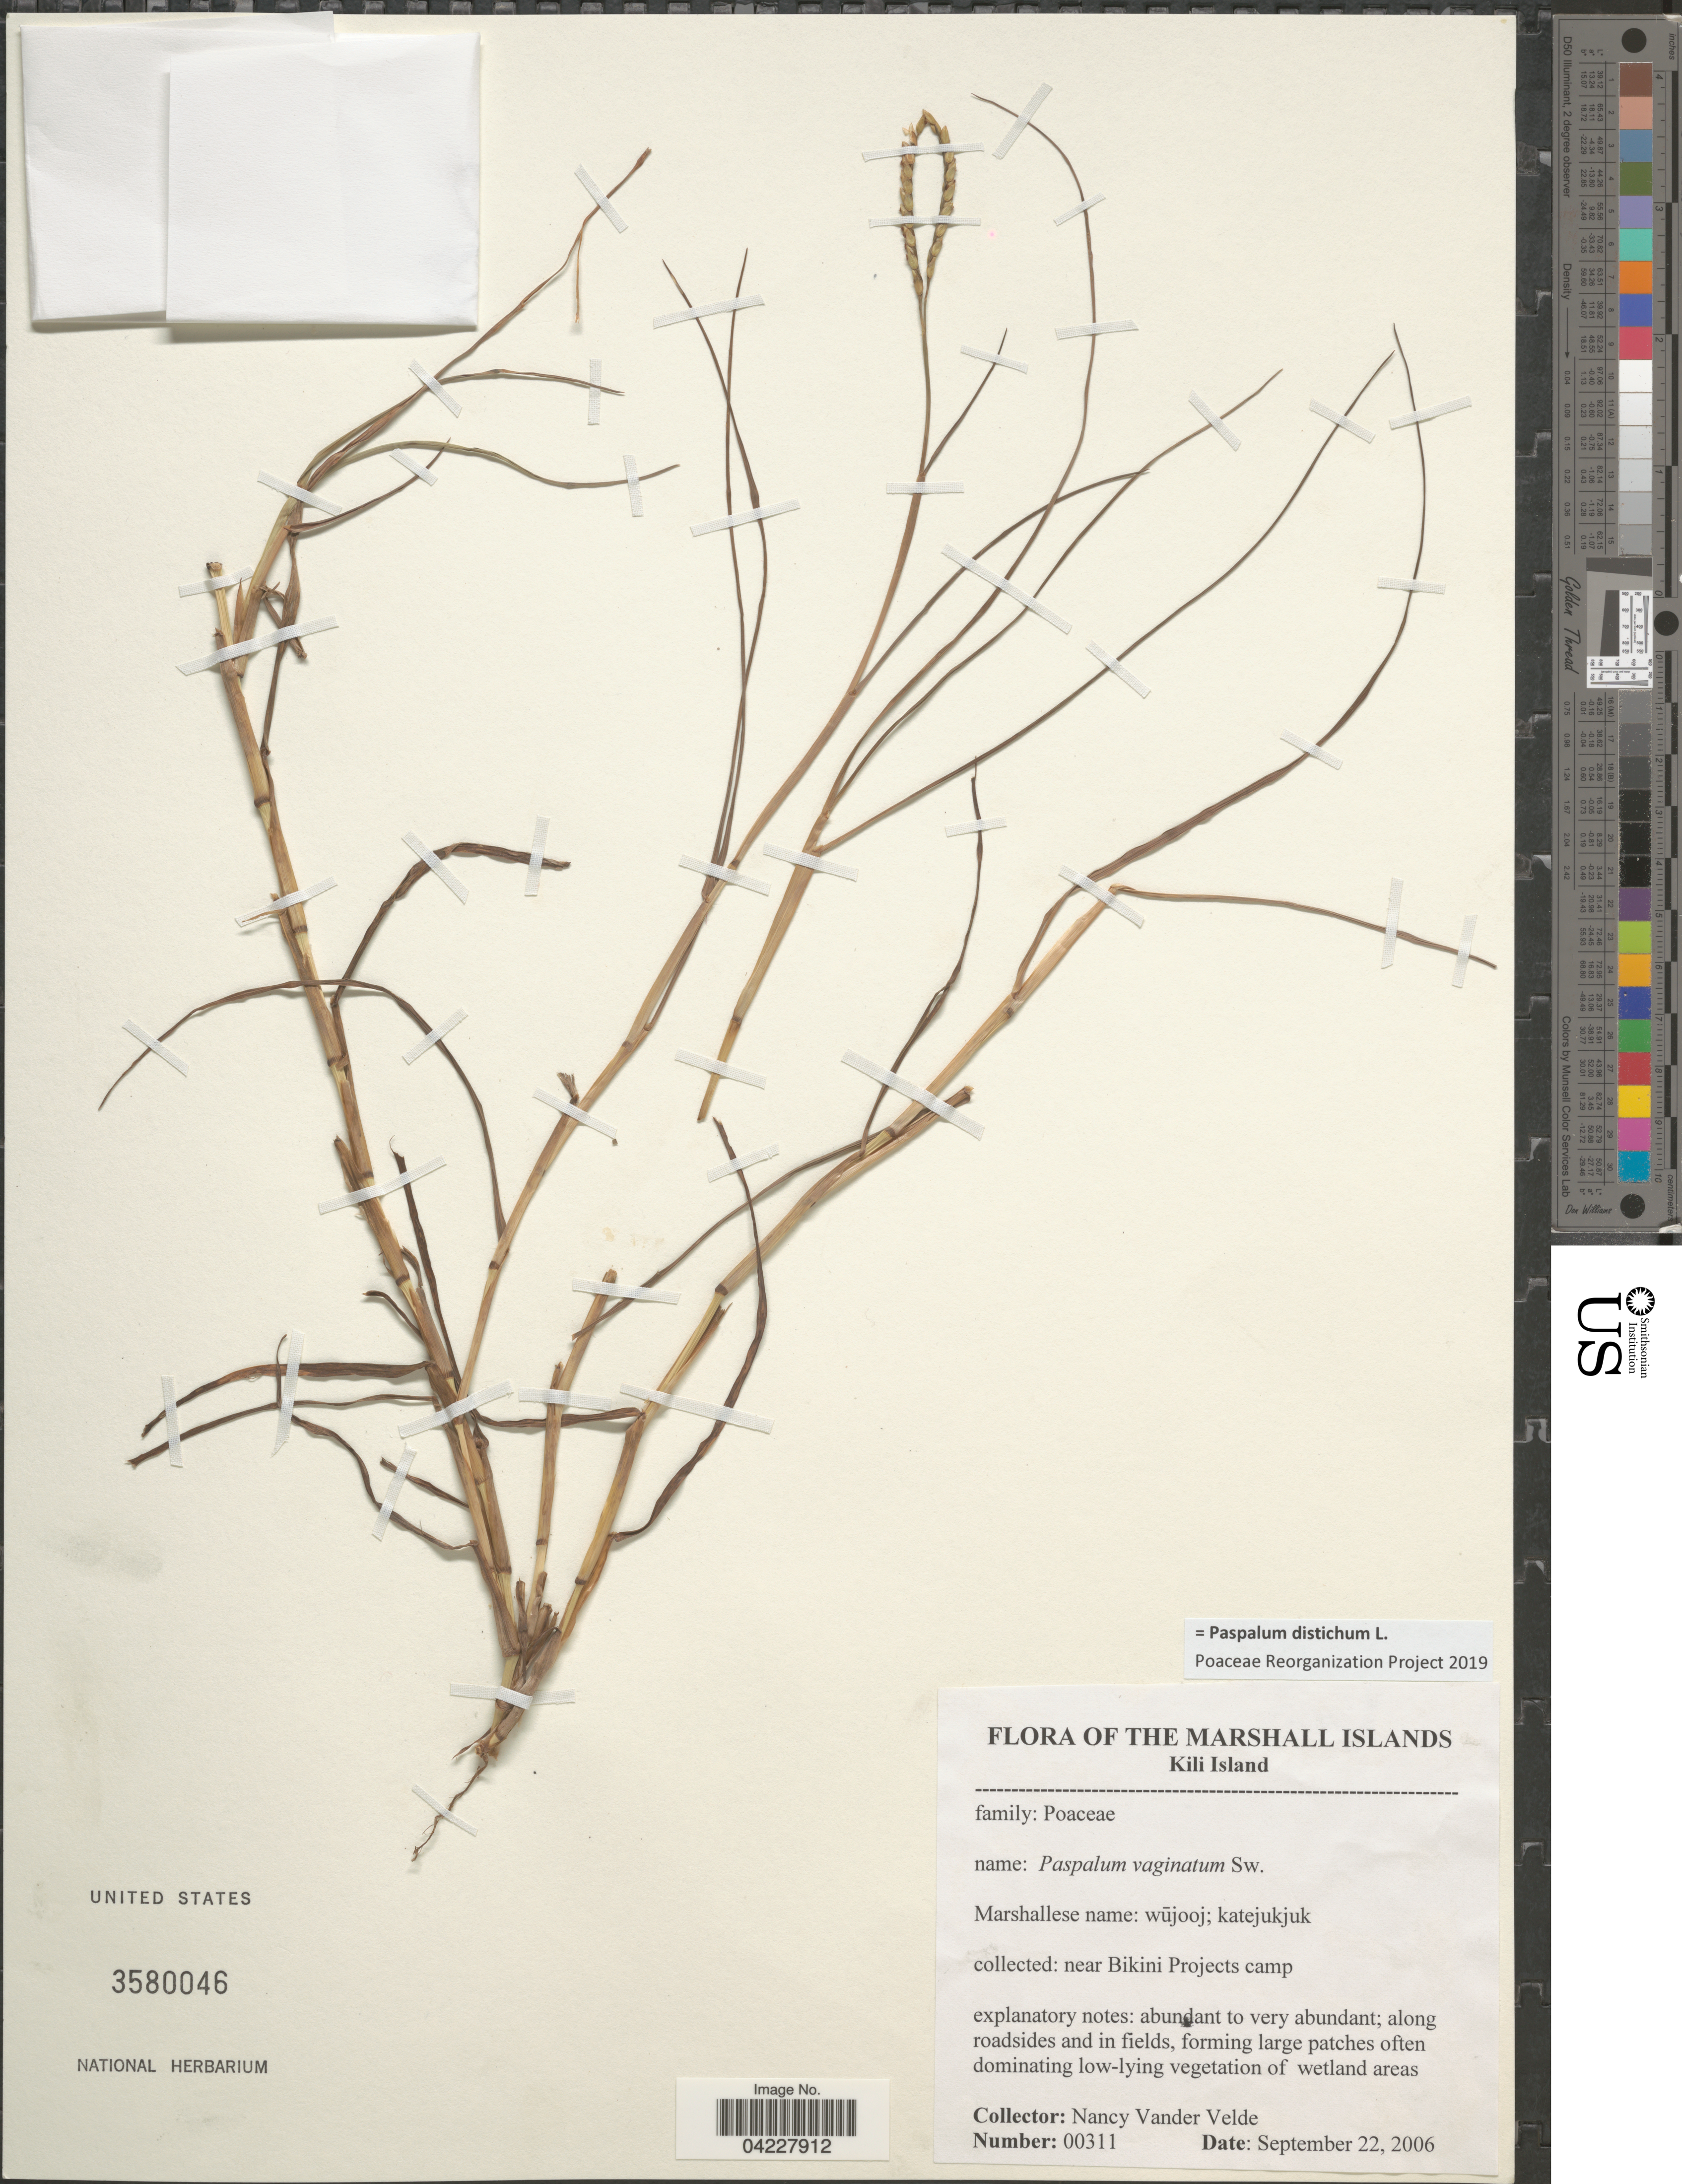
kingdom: Plantae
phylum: Tracheophyta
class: Liliopsida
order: Poales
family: Poaceae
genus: Paspalum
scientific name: Paspalum distichum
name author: L.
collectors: N. Vander Velde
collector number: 00311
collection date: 2006-09-22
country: Marshall Islands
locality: Kili Island. Near Bikini Projects camp.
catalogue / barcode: US 3580046